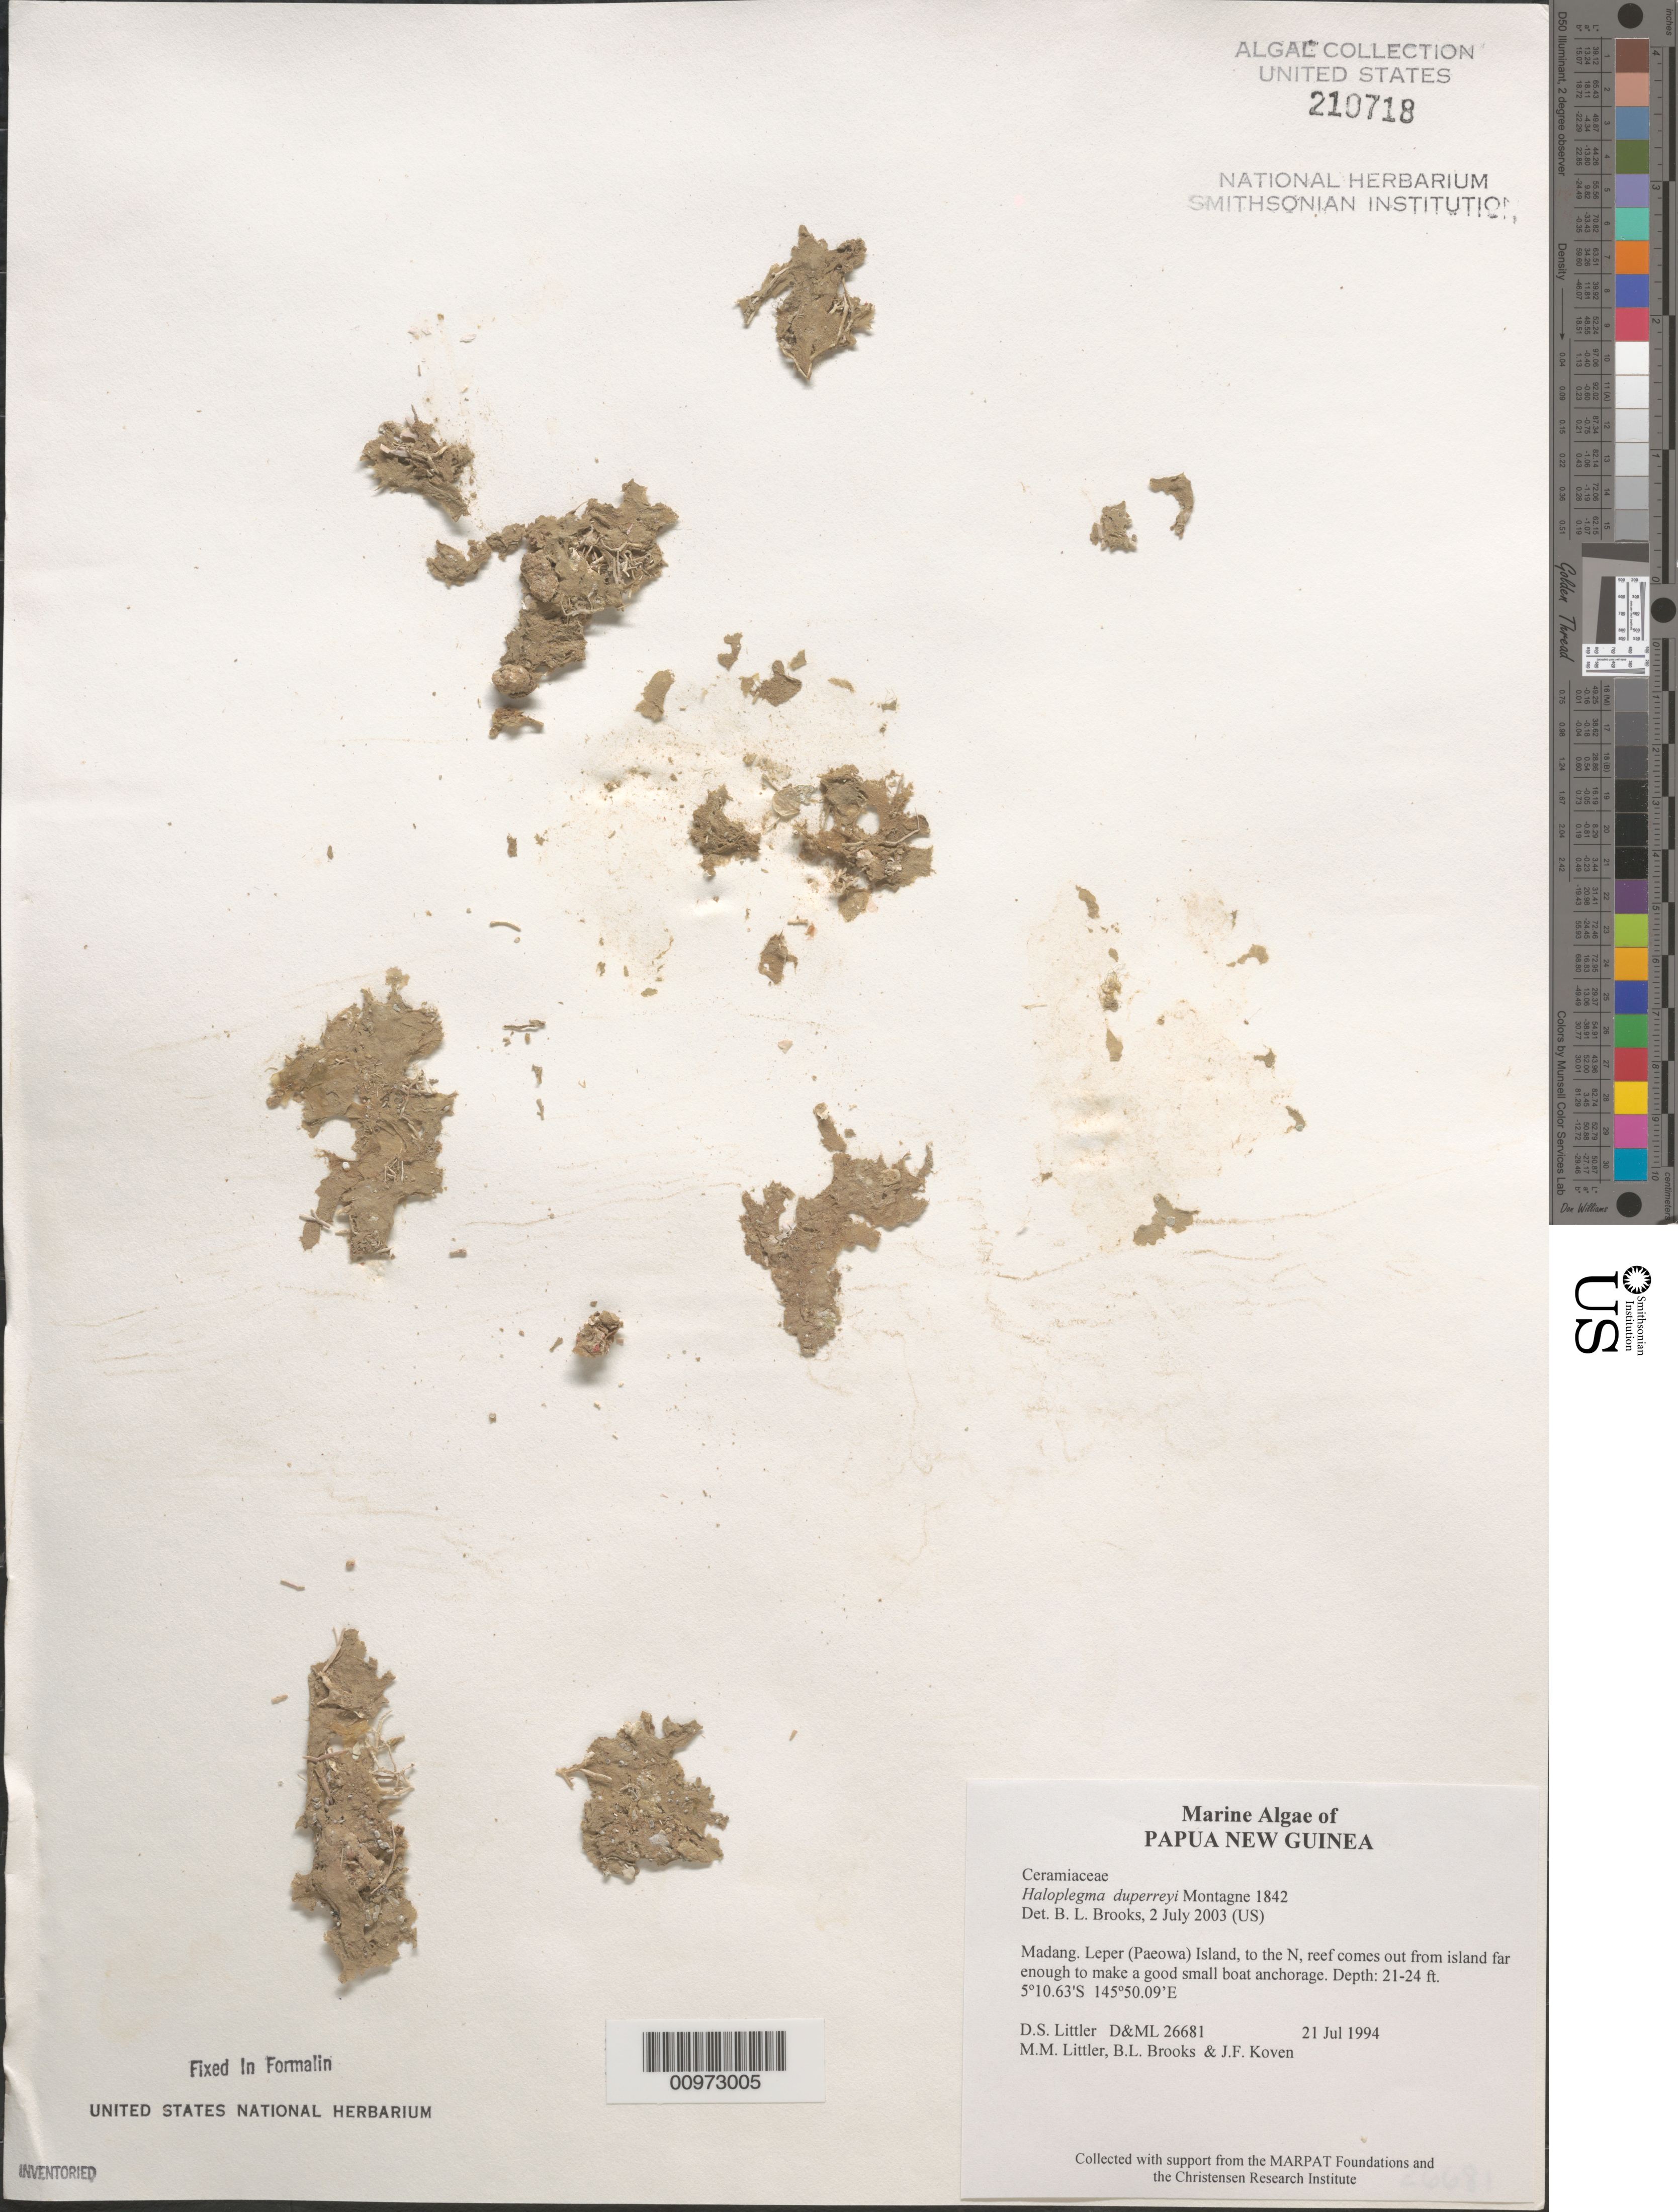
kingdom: Plantae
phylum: Rhodophyta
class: Florideophyceae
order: Ceramiales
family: Wrangeliaceae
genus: Haloplegma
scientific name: Haloplegma duperreyi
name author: Mont.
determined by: Brooks, B. L., (BOT), Smithsonian Institution - National Museum of Natural History (UNITED STATES)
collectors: D. S. Littler, M. M. Littler, B. Brooks & J. Koven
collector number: D&ML 26681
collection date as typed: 21 Jul 1994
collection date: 1994-07-21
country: Papua New Guinea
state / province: Madang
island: Leper [Paeowa]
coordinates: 5 10.63'S, 145 50.09'E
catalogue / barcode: US 210718